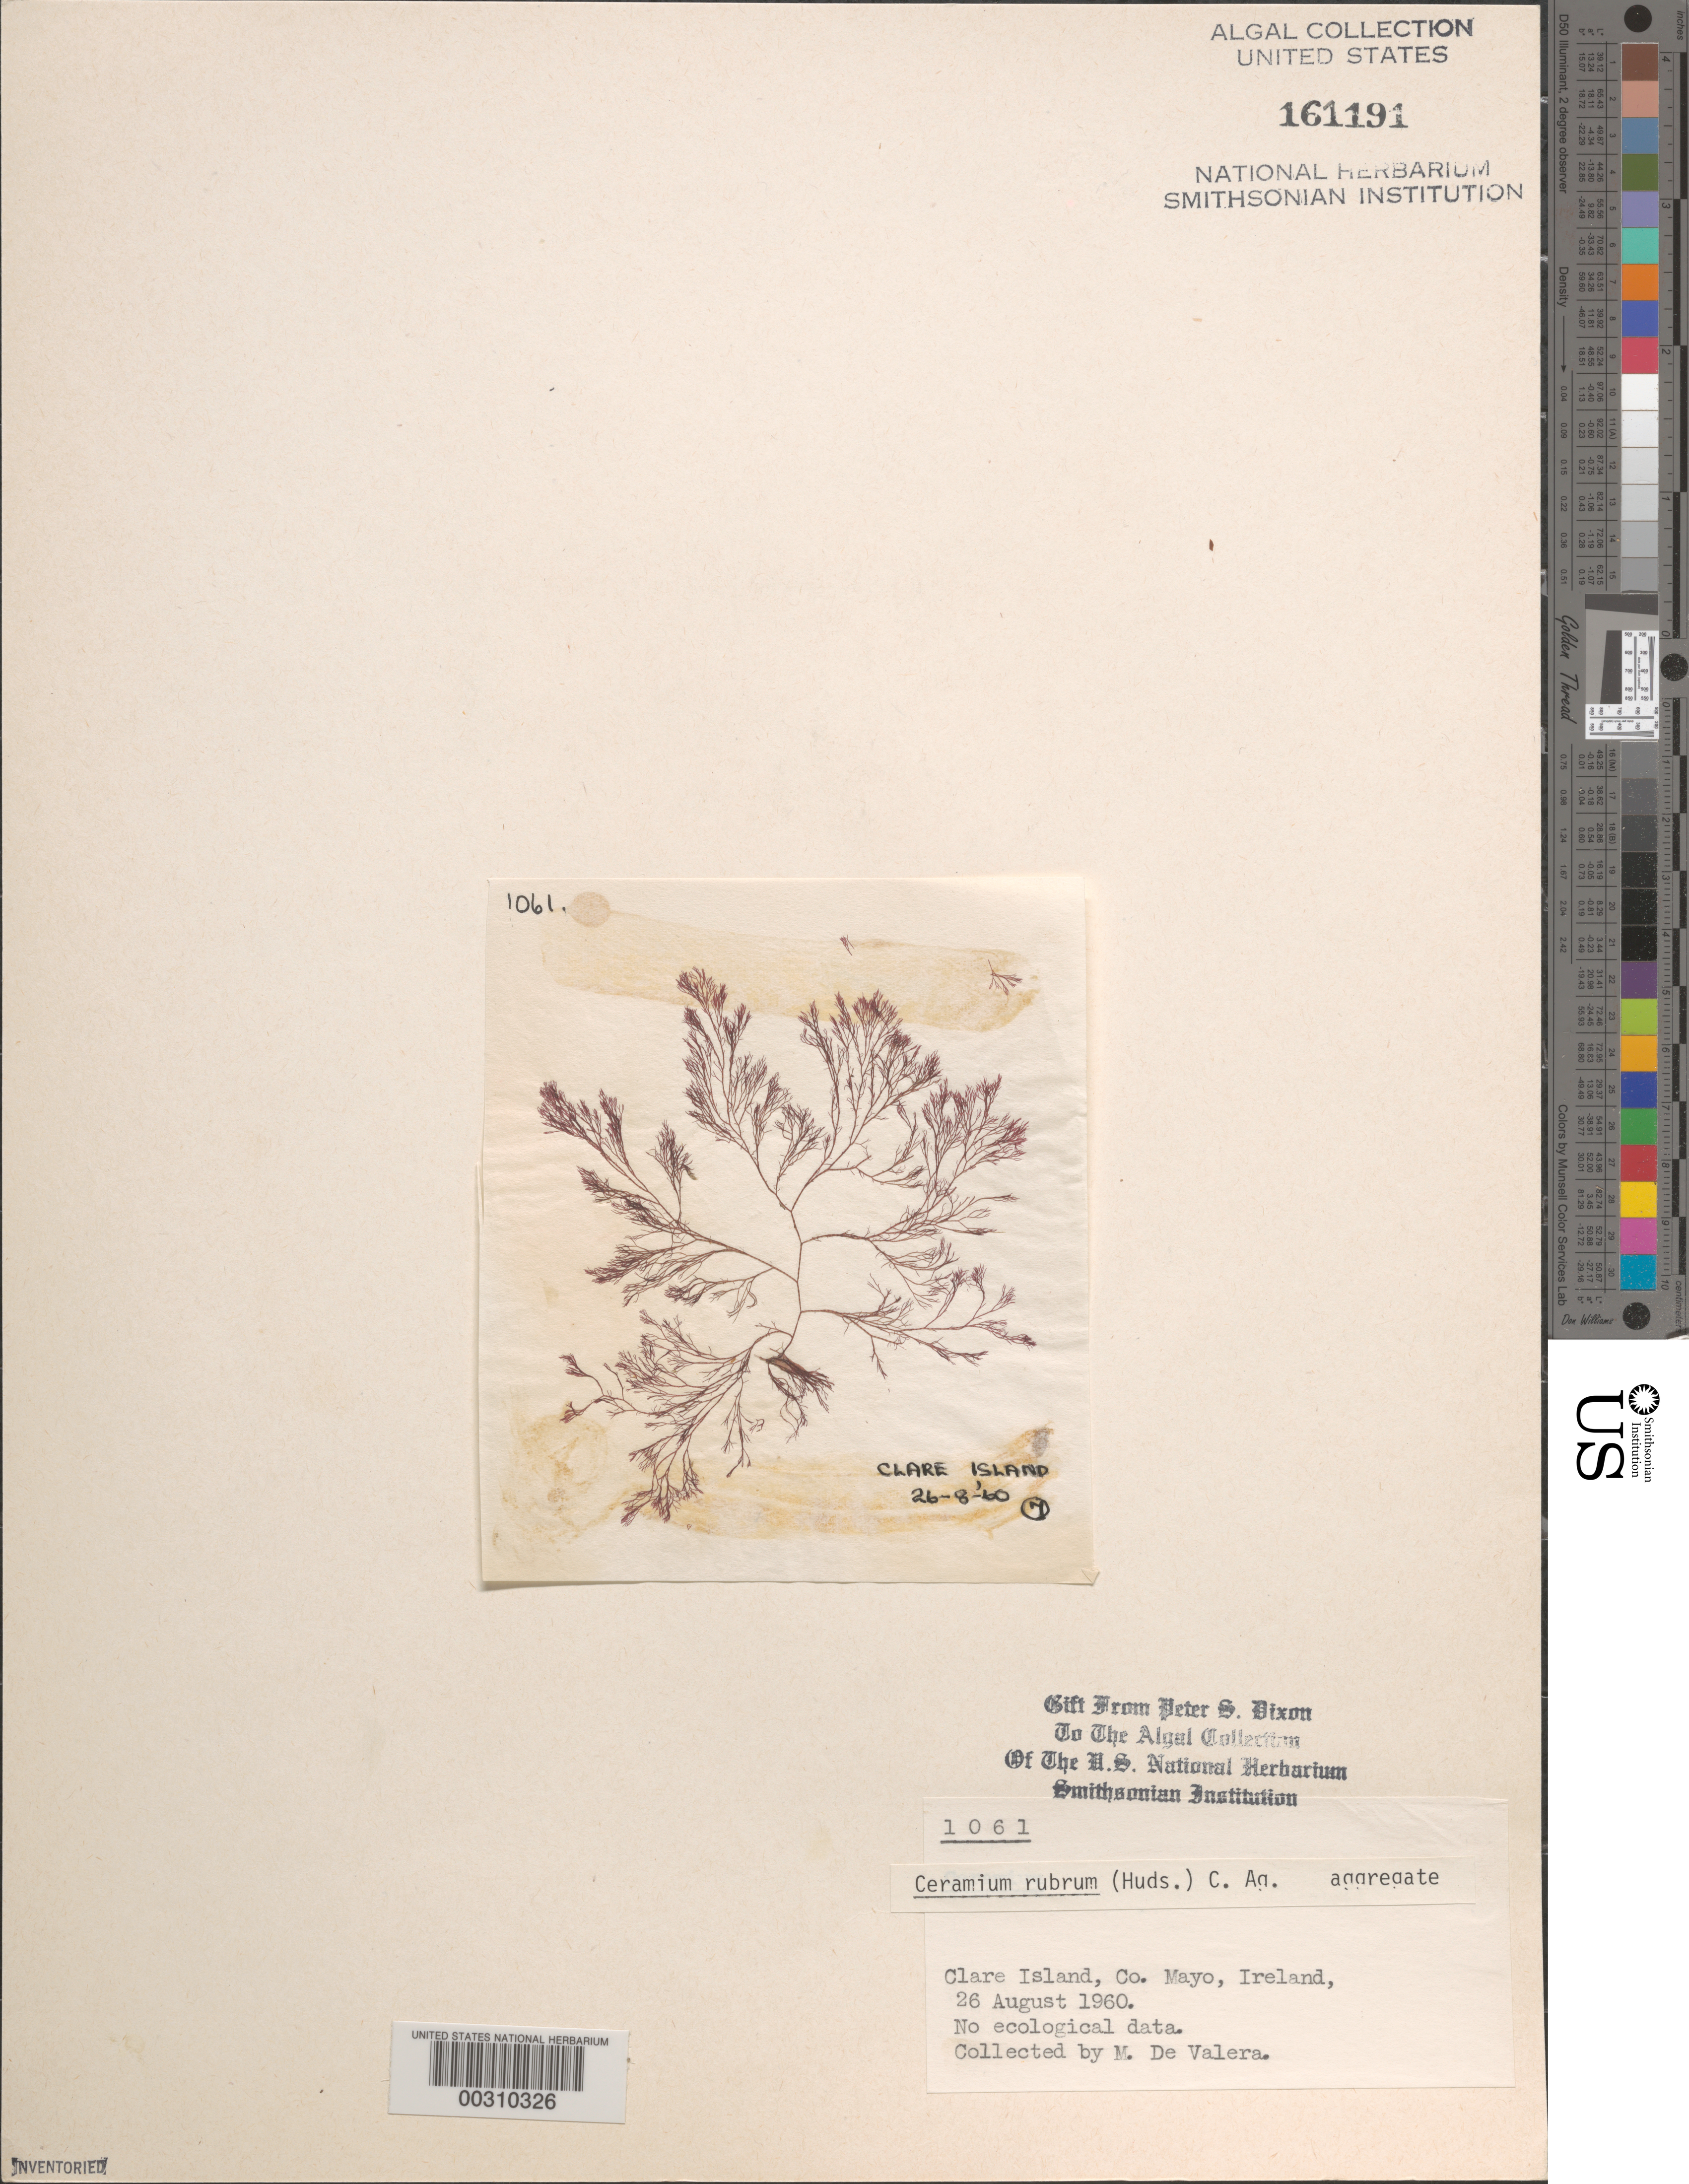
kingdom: Plantae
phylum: Rhodophyta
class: Florideophyceae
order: Ceramiales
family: Ceramiaceae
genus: Ceramium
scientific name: Ceramium rubrum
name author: C. Agardh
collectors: M. De Valera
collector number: PSD 1061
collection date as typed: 26 Aug 1960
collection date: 1960-08-26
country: Ireland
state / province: Connaught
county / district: Mayo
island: Clare Island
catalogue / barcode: US 161191